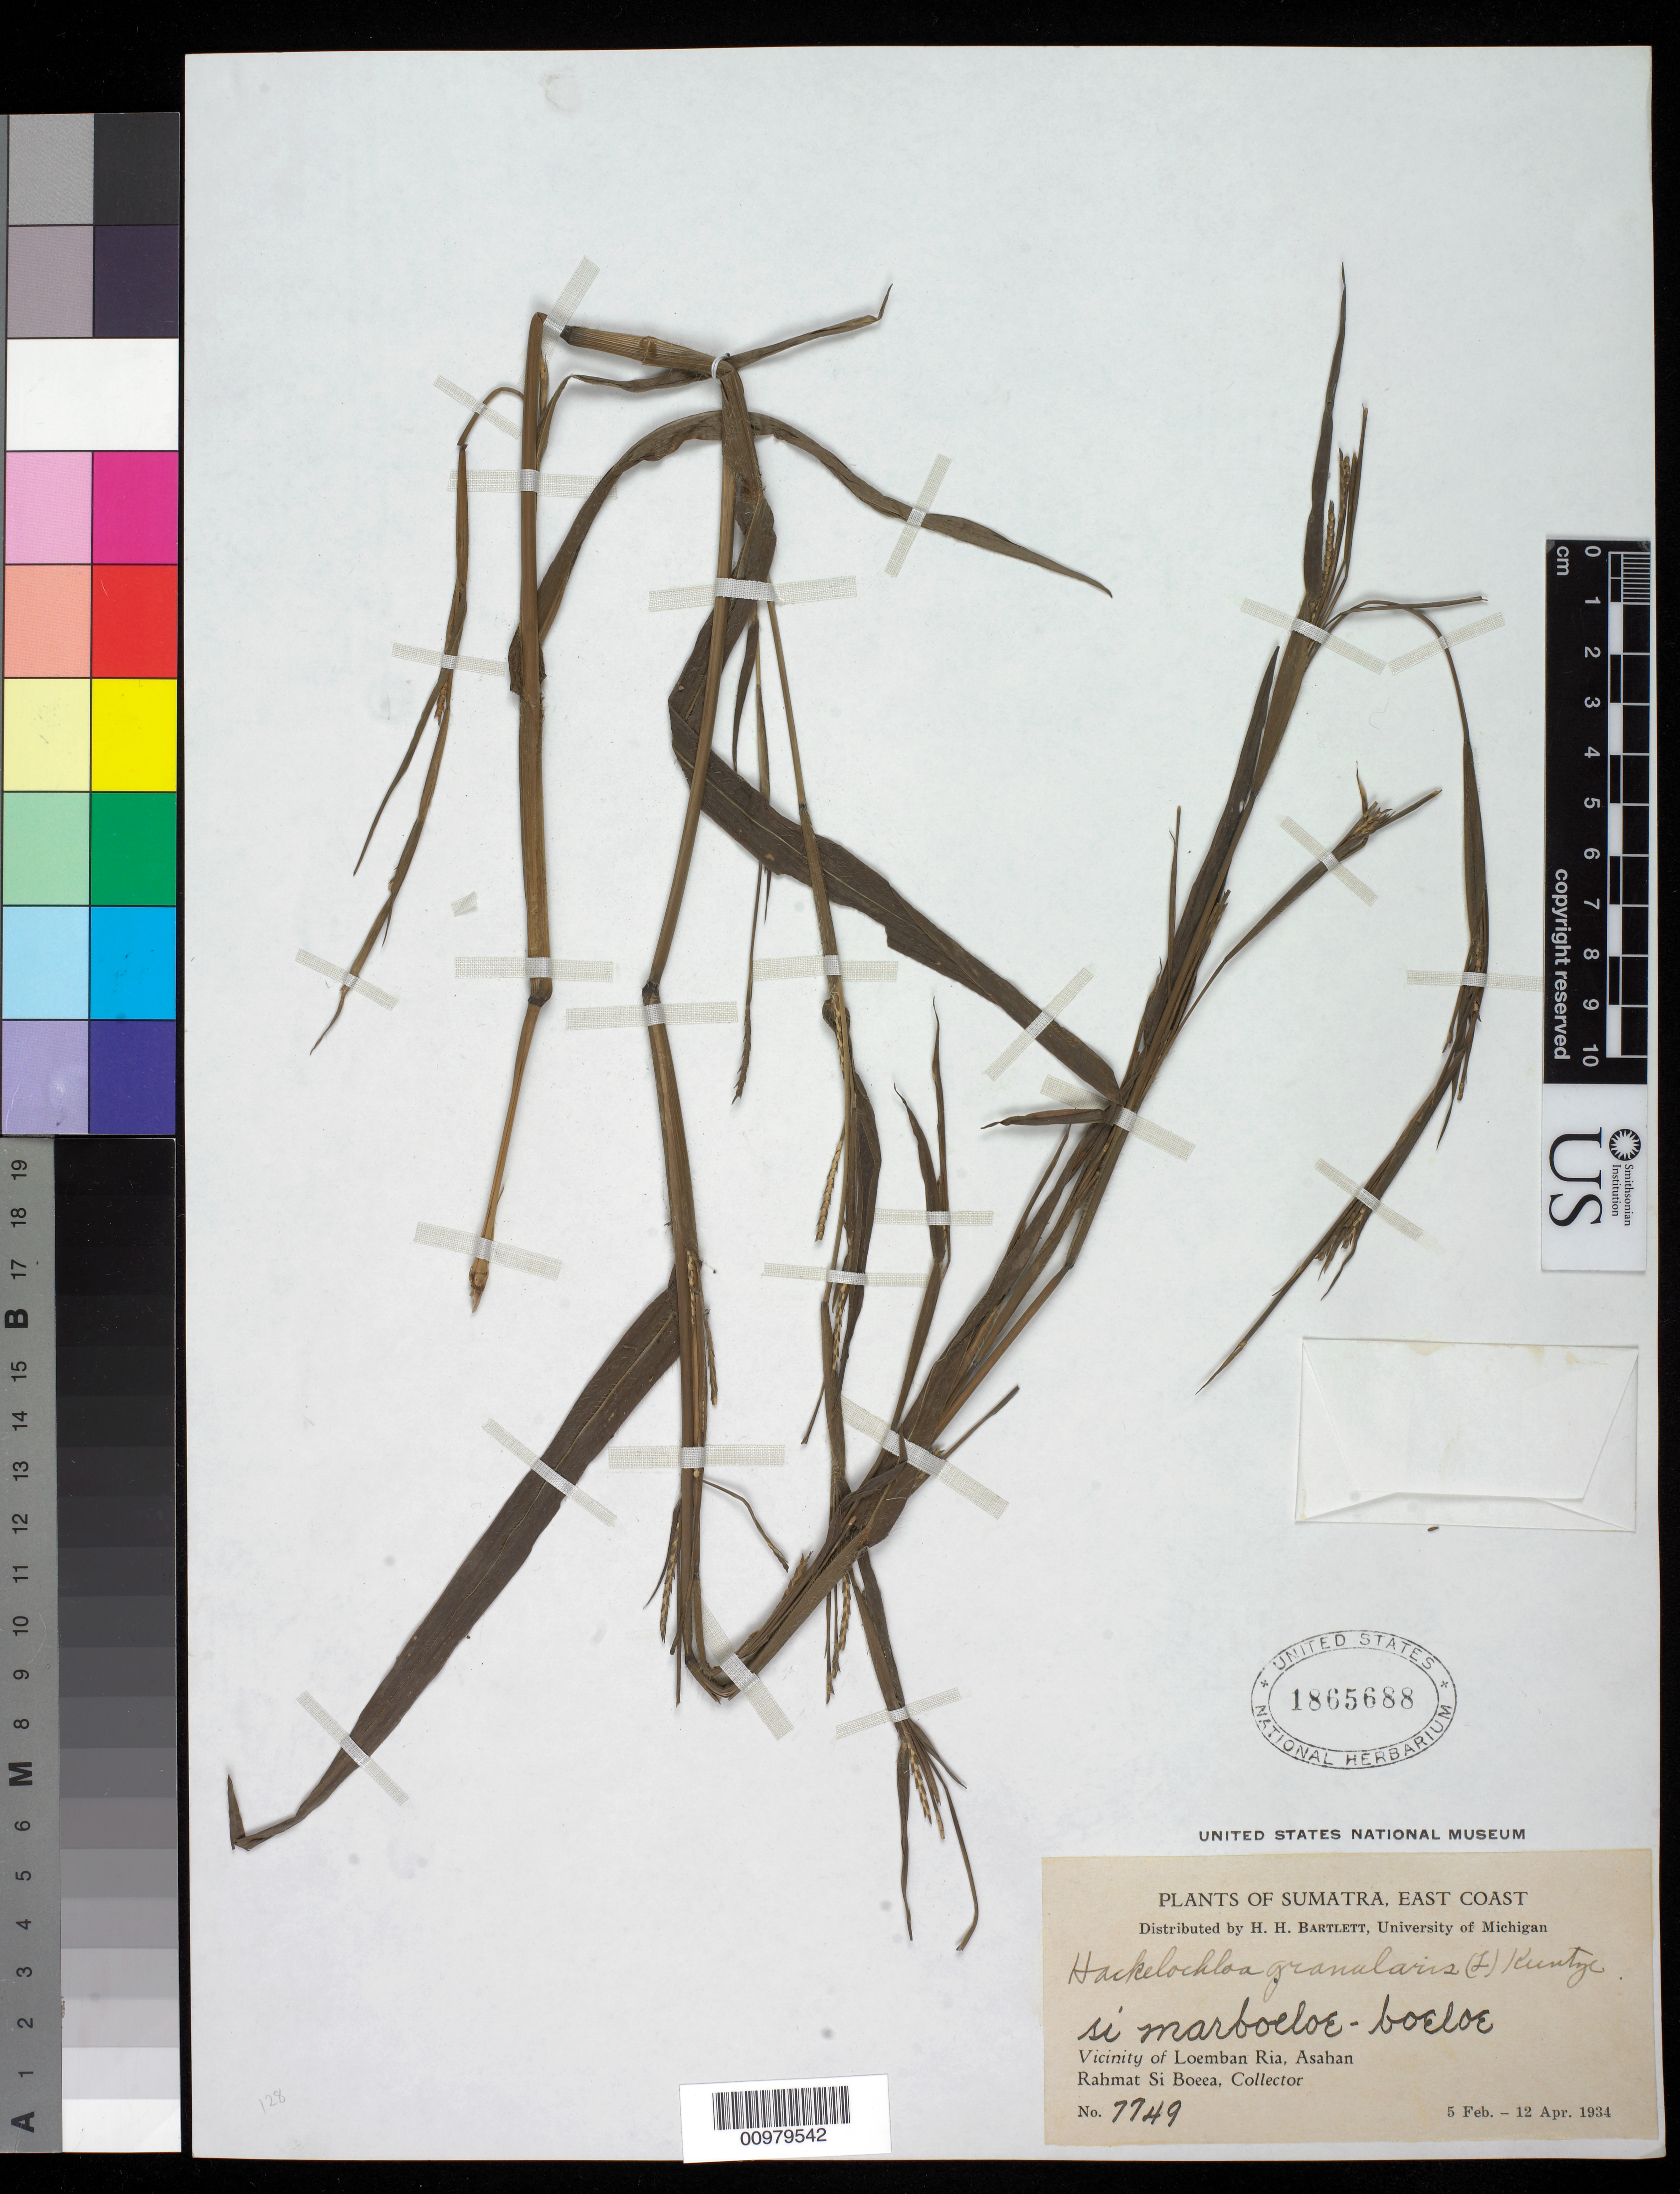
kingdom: Plantae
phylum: Tracheophyta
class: Liliopsida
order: Poales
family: Poaceae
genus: Hackelochloa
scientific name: Hackelochloa granularis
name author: (L.) Kuntze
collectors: Rahmat Si Boeea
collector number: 7749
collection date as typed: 05 Feb 1934 to 12 Apr 1934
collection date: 1934-02-05/1934-04-12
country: Indonesia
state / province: Sumatra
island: Sumatra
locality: (East Coast) Vicinity of Loemban Ria, Asahan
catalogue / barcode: US 1865688